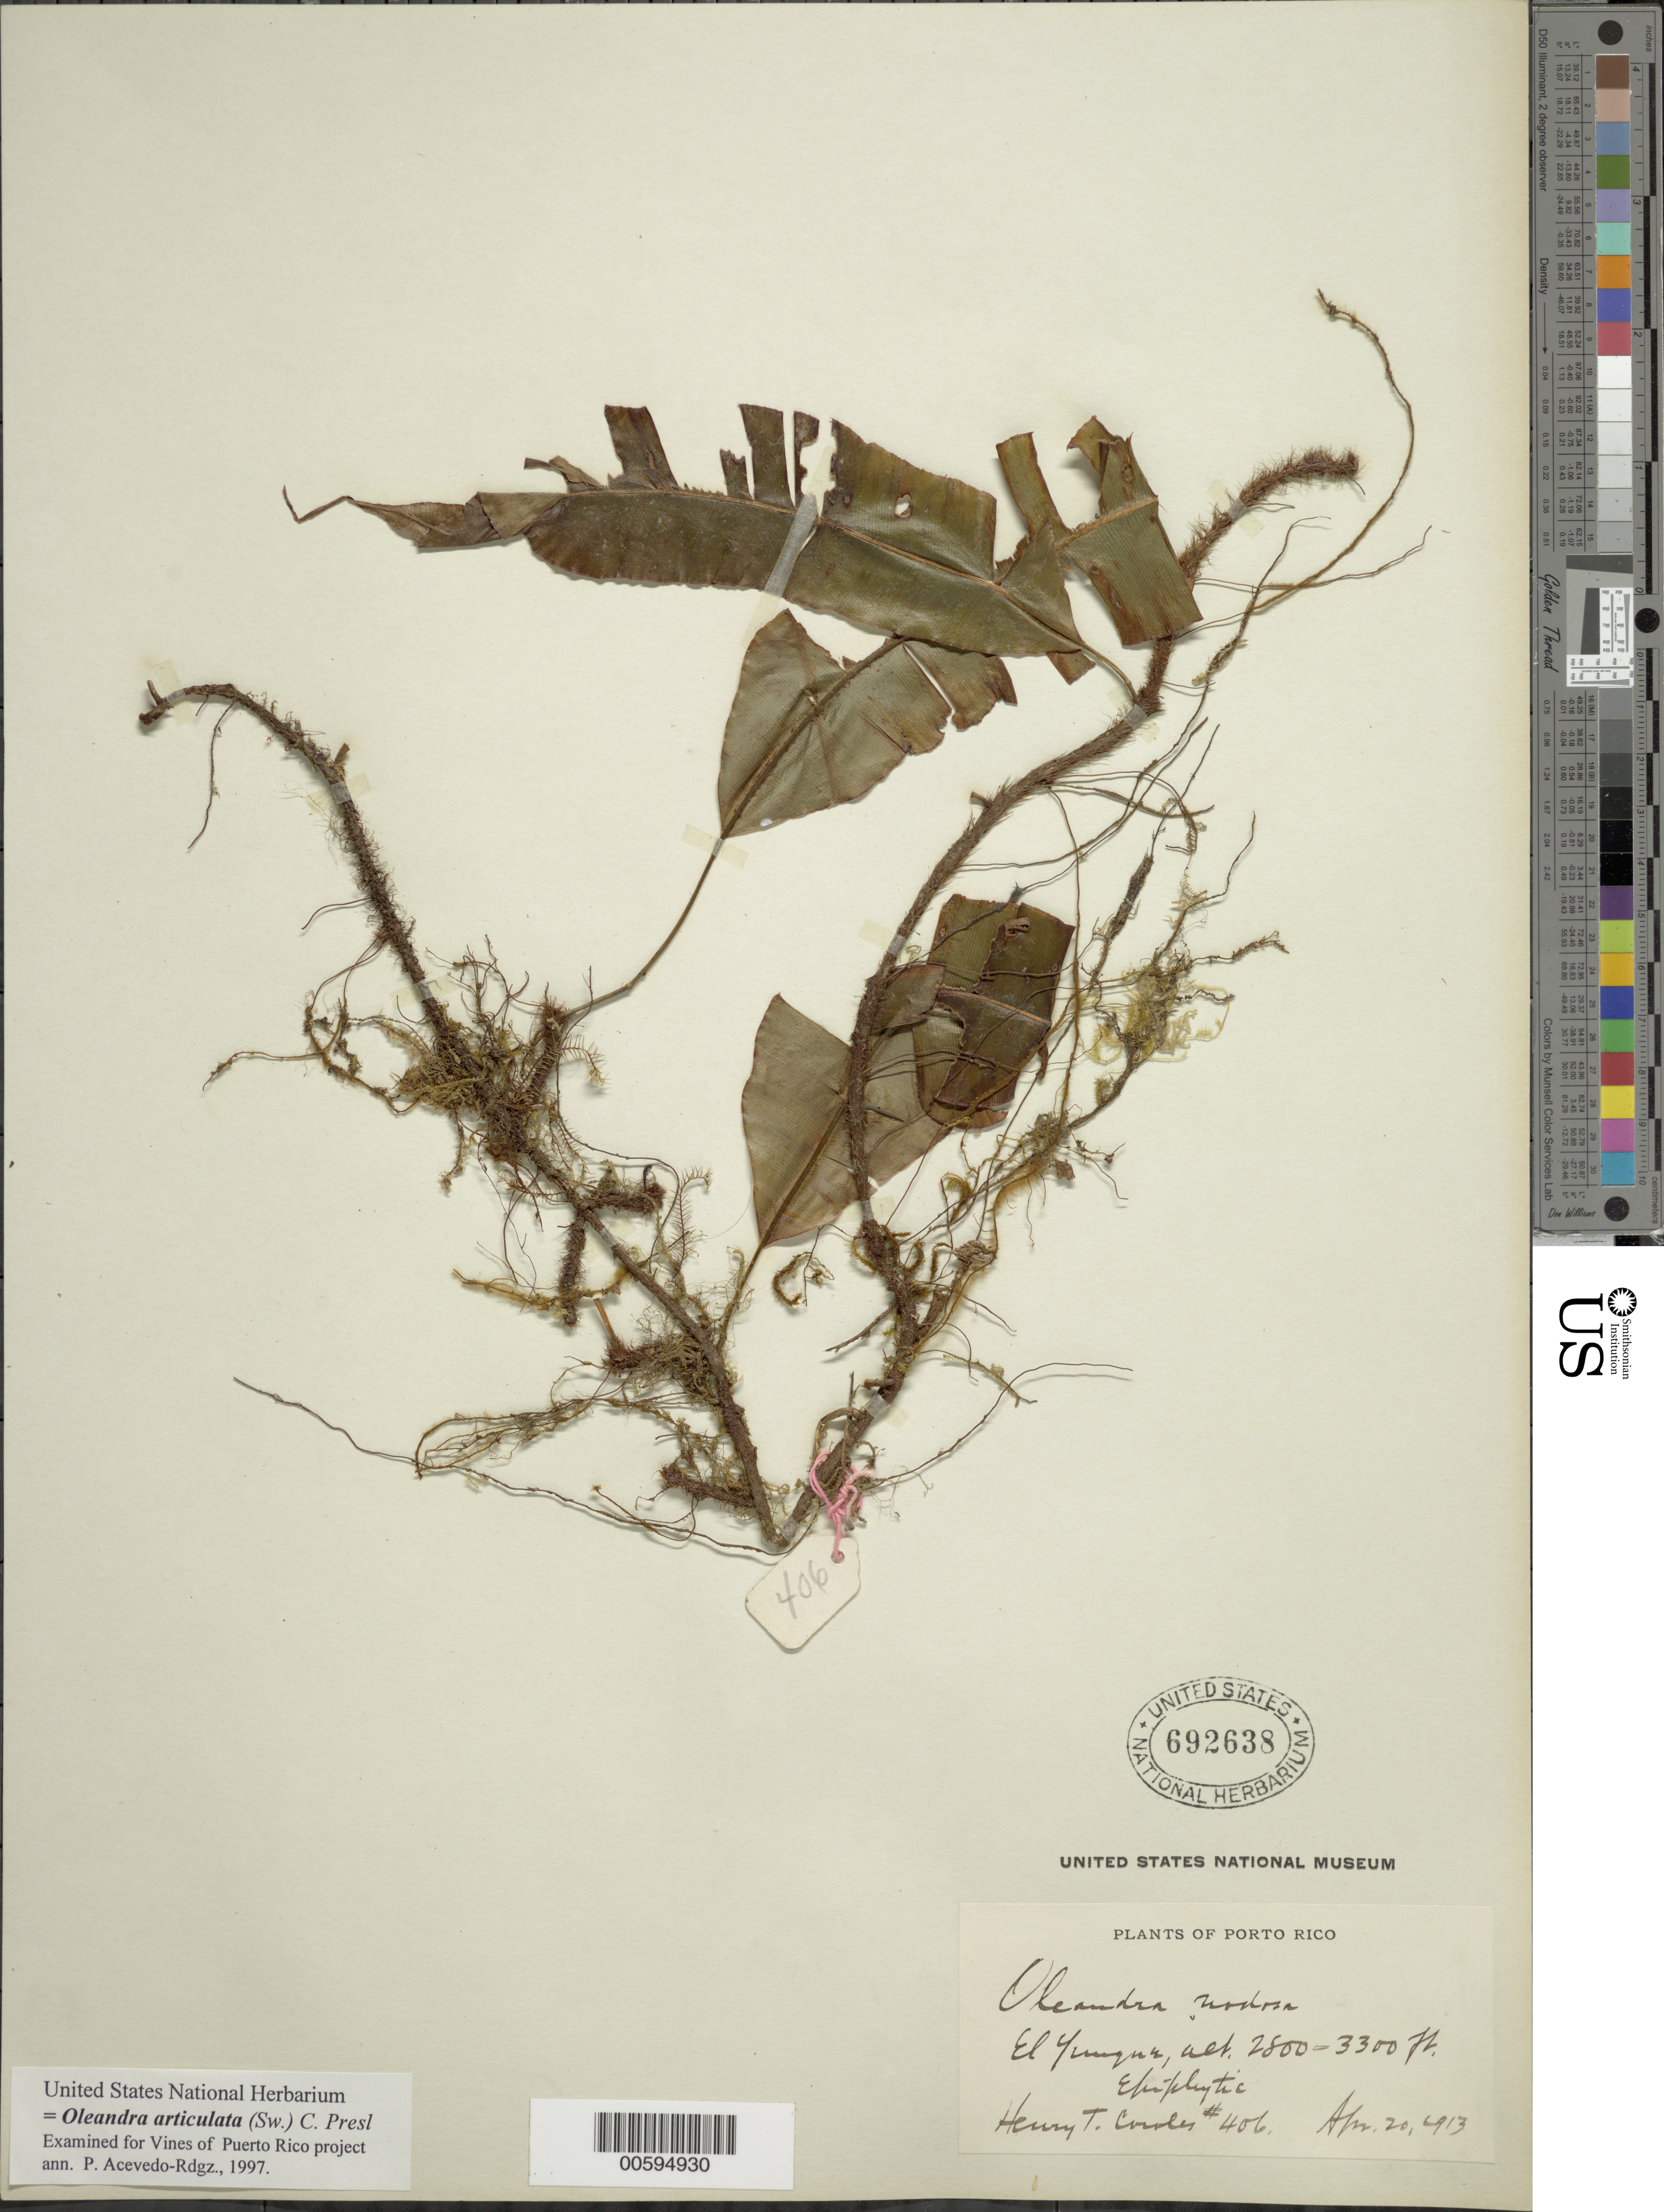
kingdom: Plantae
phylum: Tracheophyta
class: Polypodiopsida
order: Polypodiales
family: Oleandraceae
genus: Oleandra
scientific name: Oleandra articulata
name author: (Sw.) C. Presl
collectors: H. Cowles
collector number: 406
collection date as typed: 20 Apr 1913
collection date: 1913-04-20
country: Puerto Rico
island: Greater Antilles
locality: El Yunque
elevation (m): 853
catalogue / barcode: US 692638